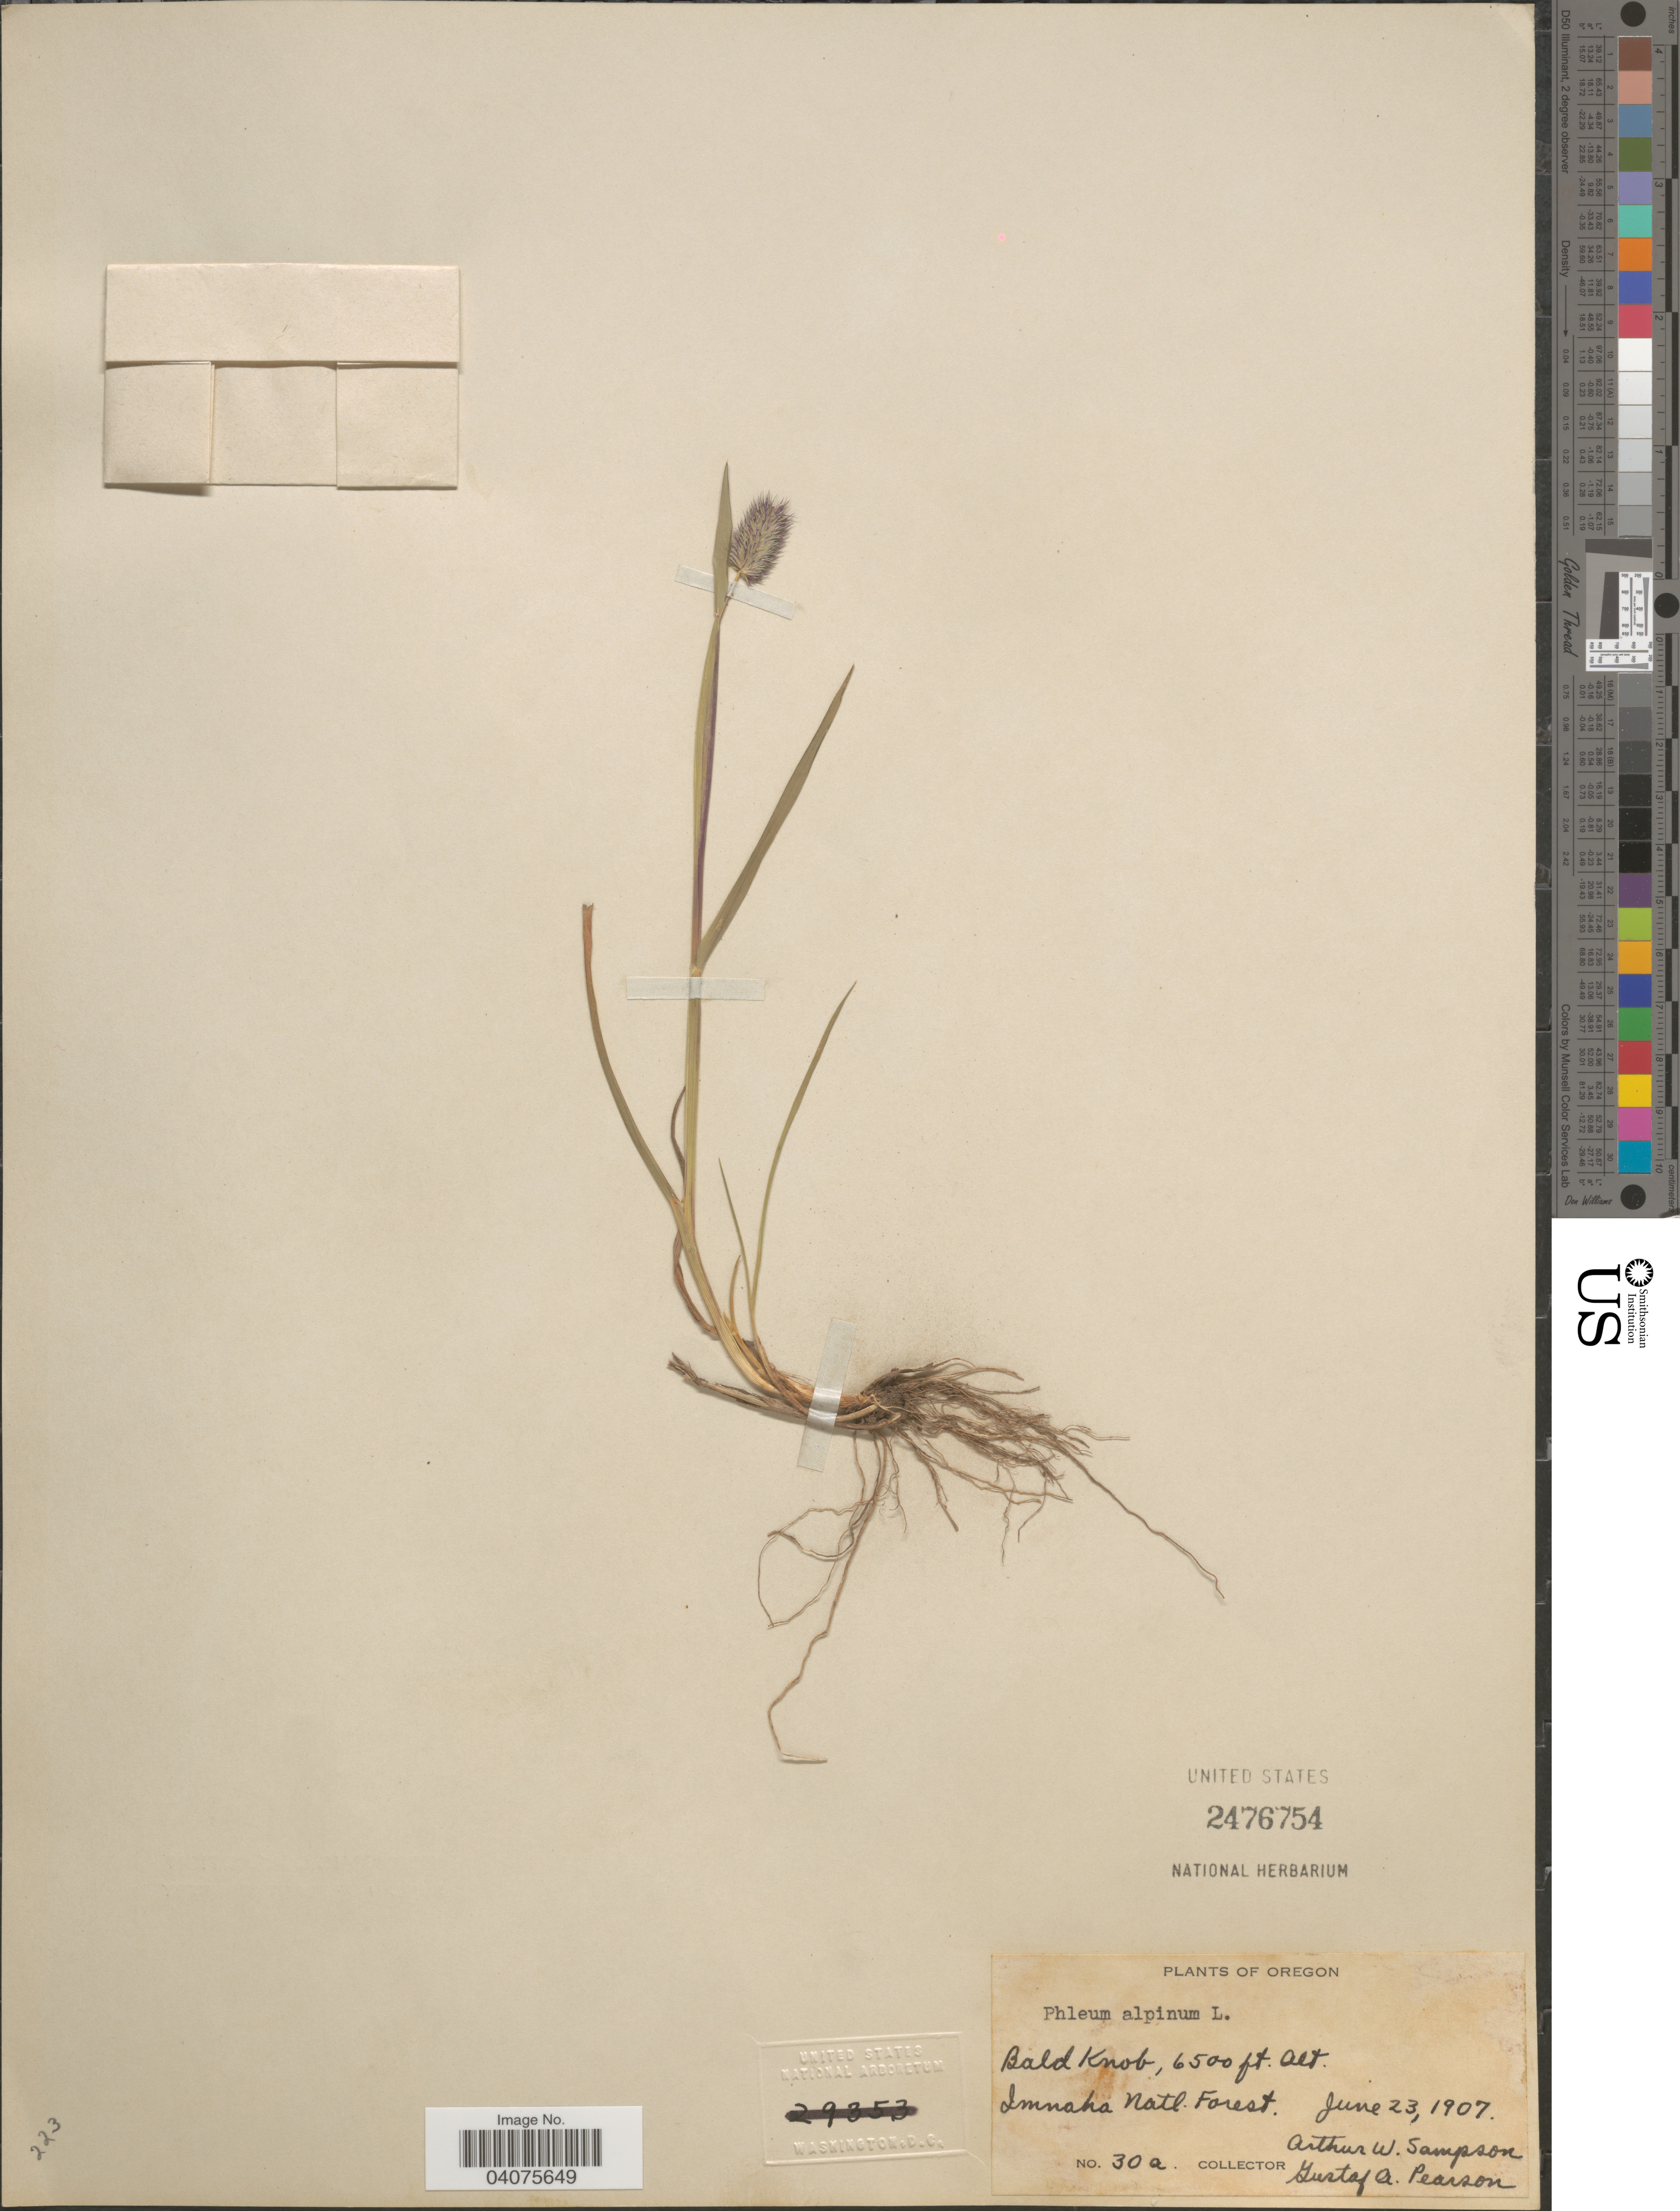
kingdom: Plantae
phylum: Tracheophyta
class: Liliopsida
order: Poales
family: Poaceae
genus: Phleum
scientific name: Phleum alpinum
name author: L.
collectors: A. Sampson & G. Pearson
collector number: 30a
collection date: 1907-06-23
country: United States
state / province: Oregon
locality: Bald Knob. Imnaha Natl. Forest.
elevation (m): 1981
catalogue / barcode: US 2476754